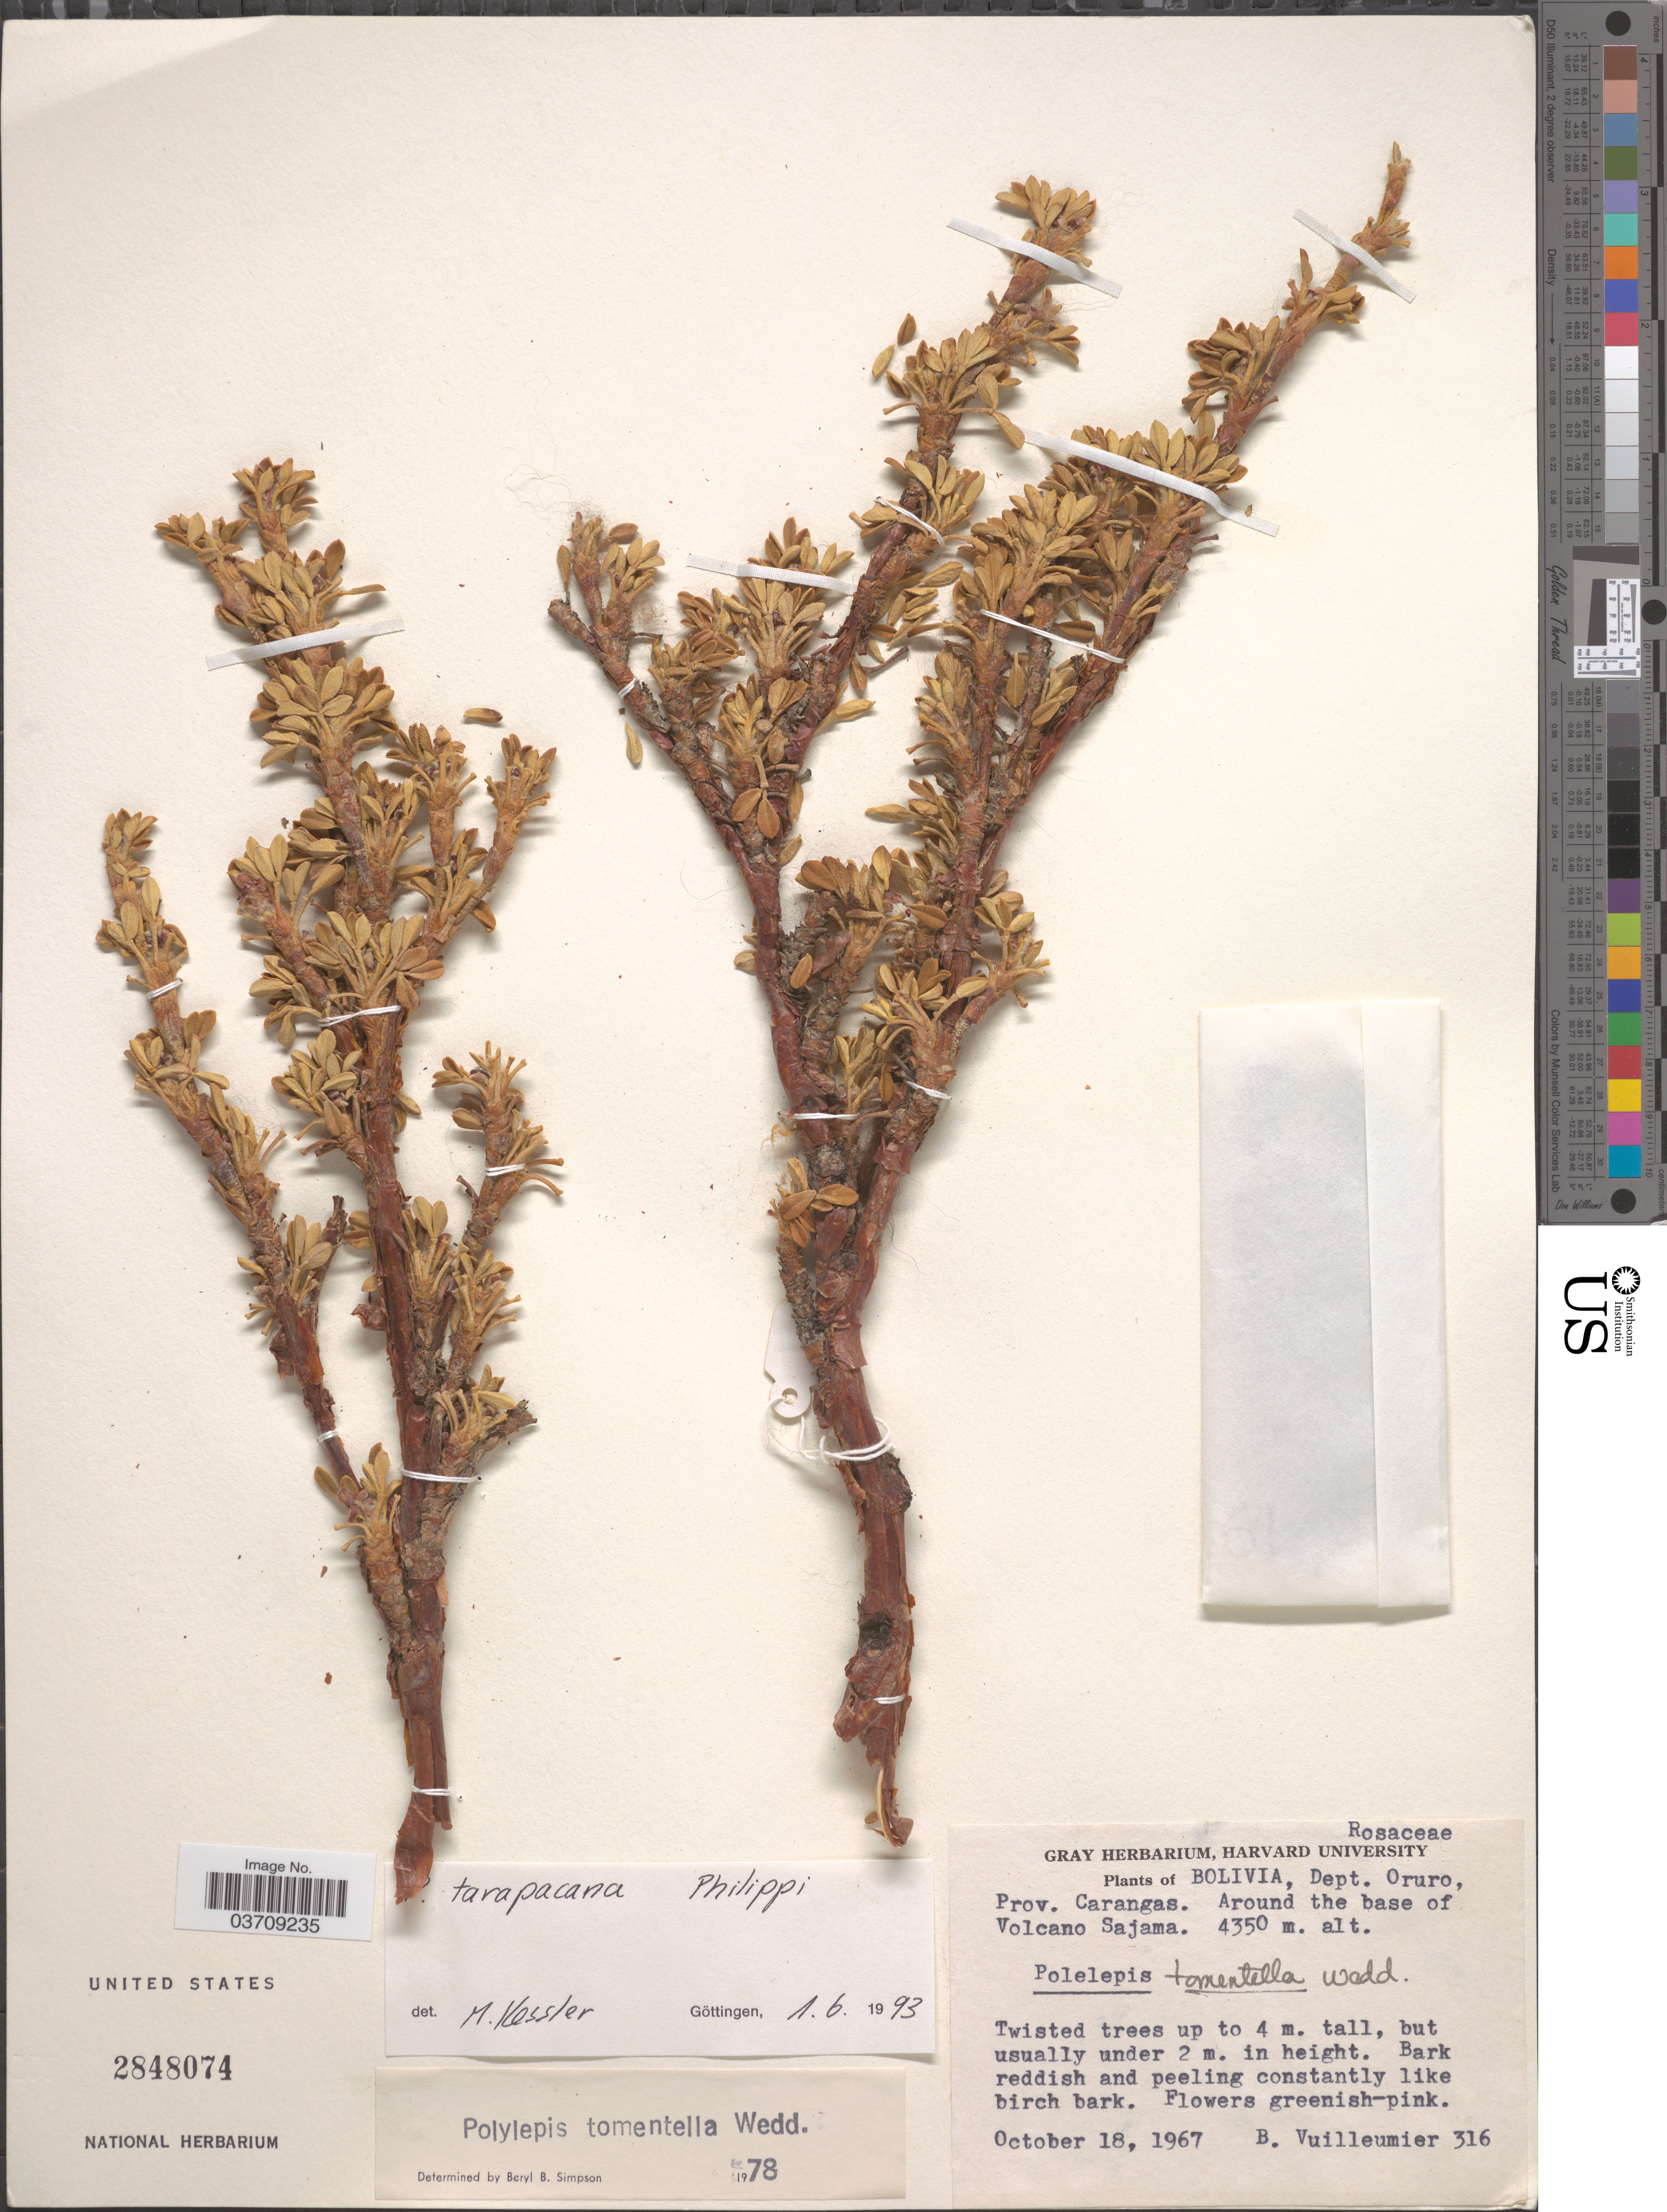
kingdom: Plantae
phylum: Tracheophyta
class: Magnoliopsida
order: Rosales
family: Rosaceae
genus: Polylepis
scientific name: Polylepis tarapacana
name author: Phil.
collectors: B. Vuilleumier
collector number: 316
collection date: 1967-10-18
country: Bolivia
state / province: Oruro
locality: Dept. Oruro, Prov. Carangas. Around the base of Volcano Sajama.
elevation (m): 4350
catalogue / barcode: US 2848074